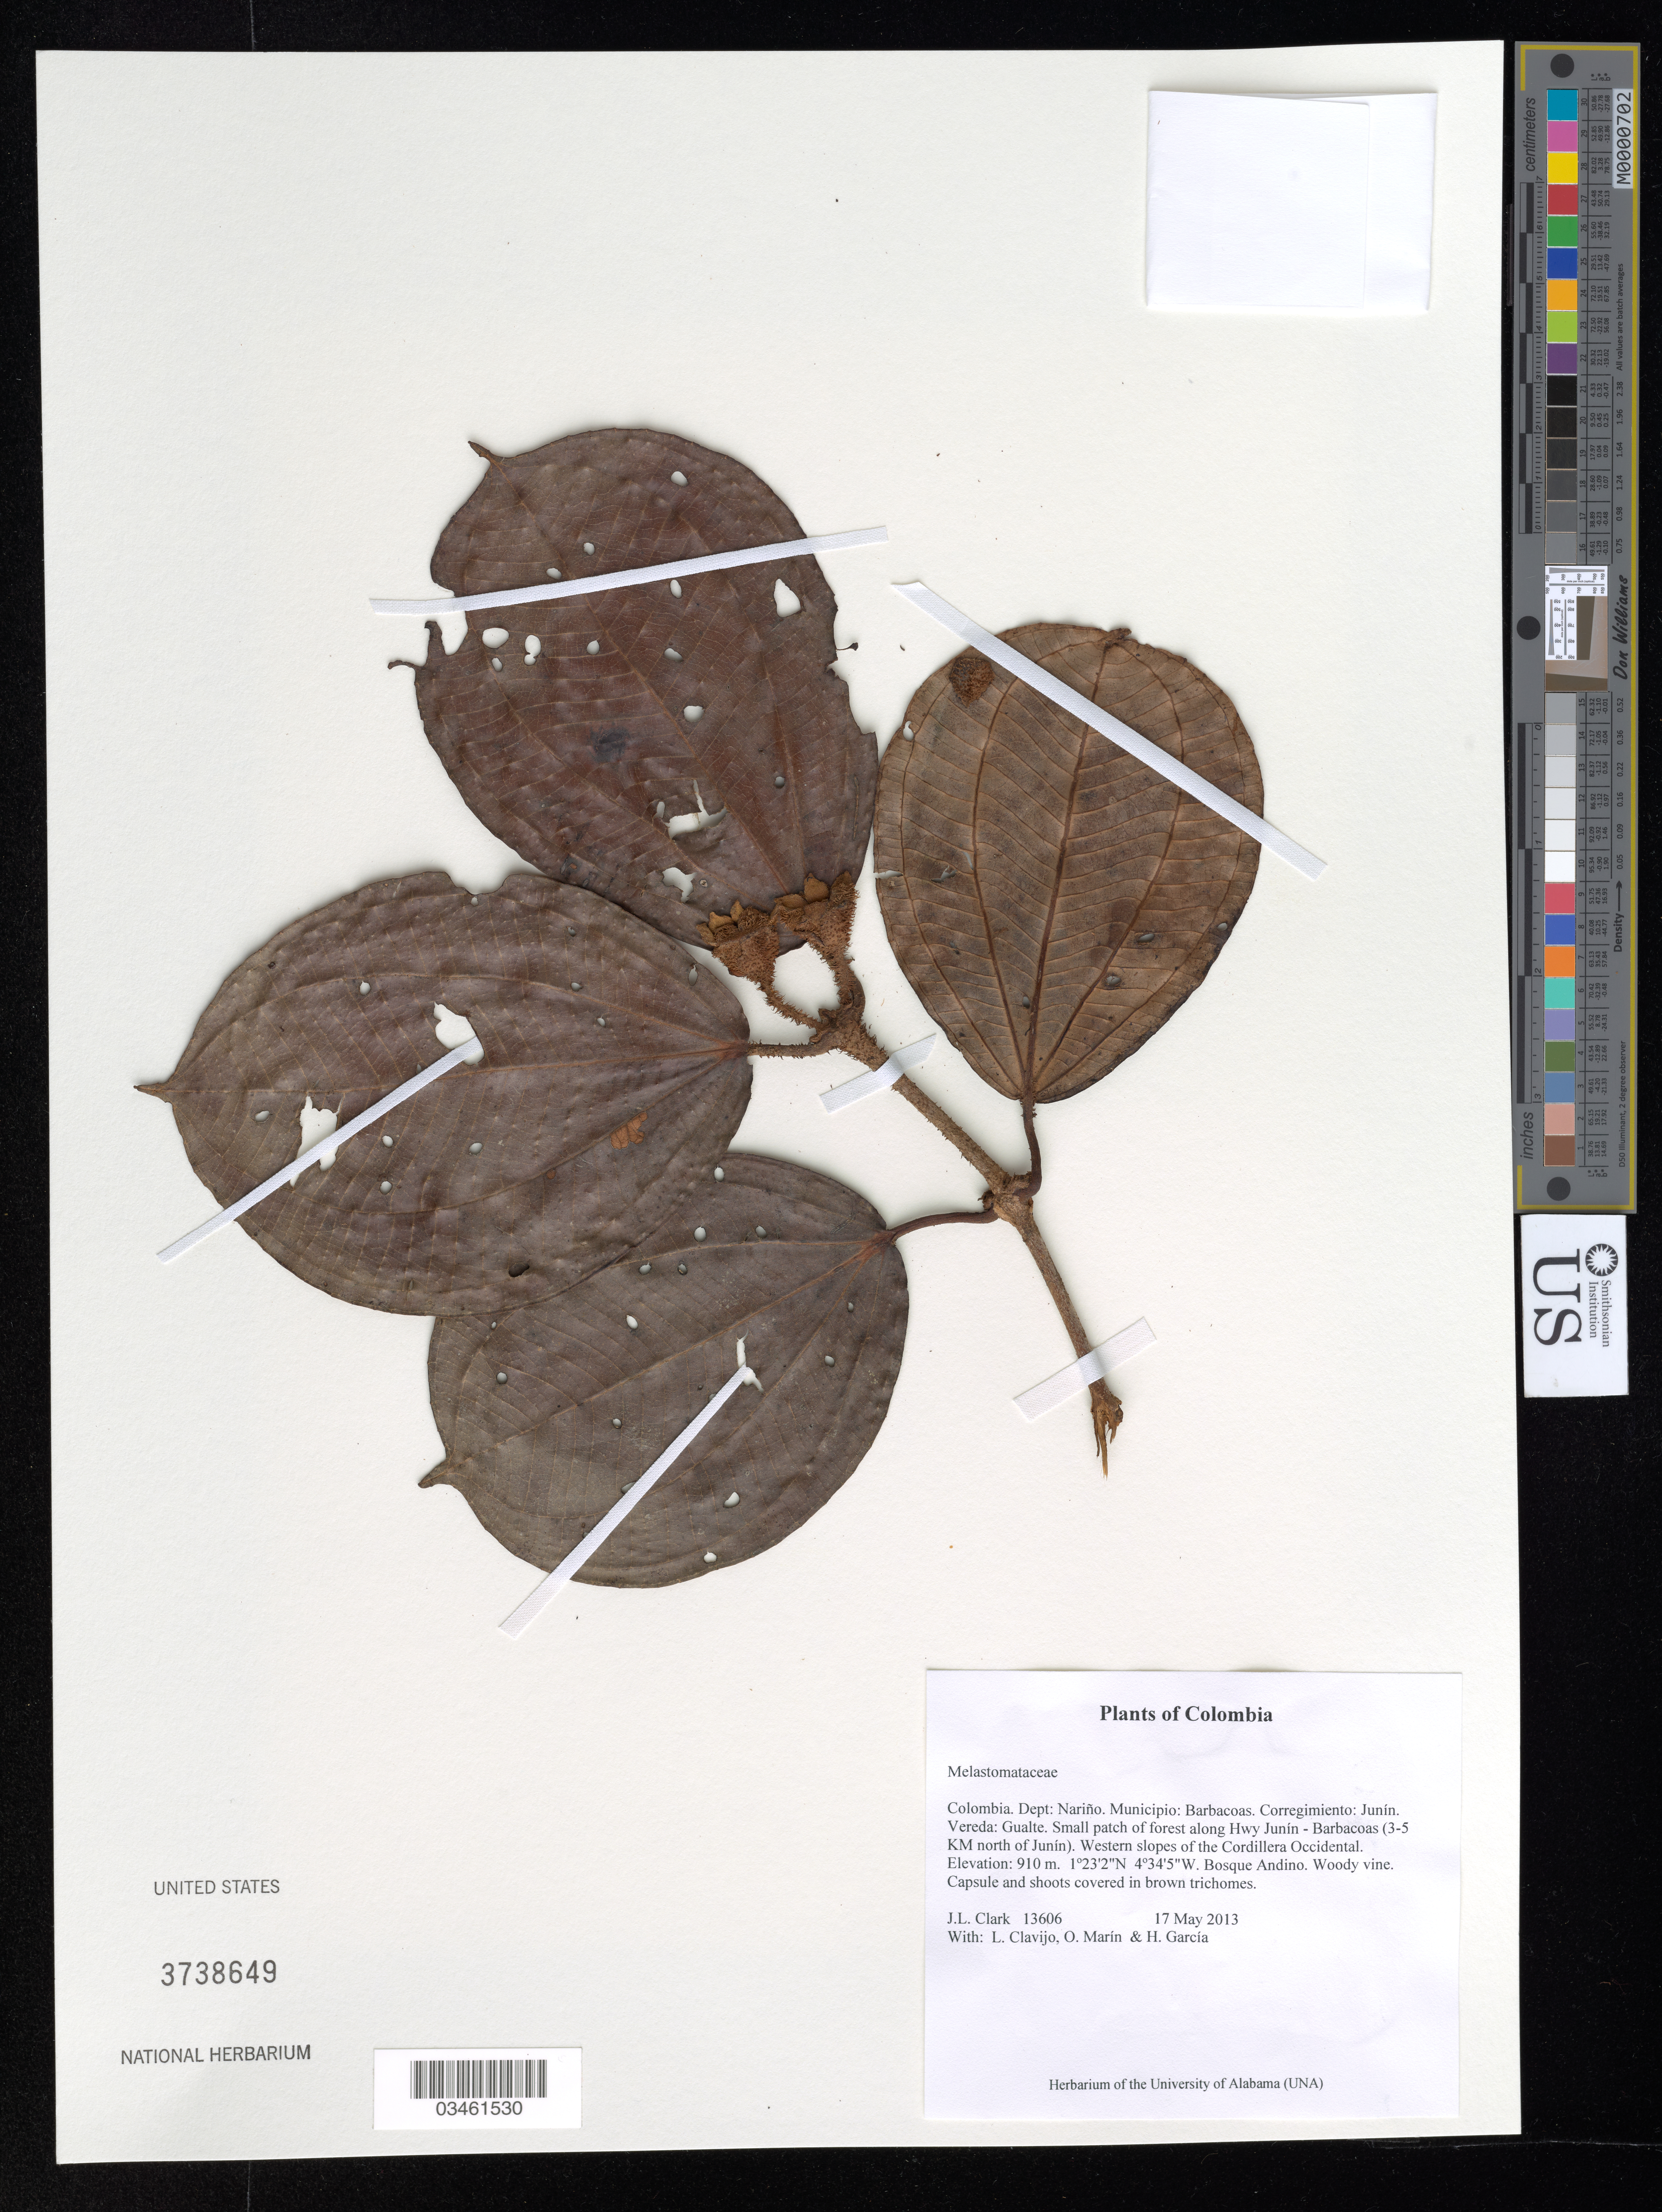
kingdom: Plantae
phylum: Tracheophyta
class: Magnoliopsida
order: Myrtales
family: Melastomataceae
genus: Blakea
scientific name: Blakea sp.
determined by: Michelangeli, F. A.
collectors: J. L. Clark, L. Clavijo, O. Marín & H. Garcia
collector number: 13606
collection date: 2013-05-17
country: Colombia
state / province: Nariño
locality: Dept: Nariño. Municipio: Barbacoas. Corregimiento: Junín. Vereda: Gualte. Small patch of forest along Hwy Junín - Barbacoas (3-5 KM north of Junín). Western slopes of the Cordillera Occidental.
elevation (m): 910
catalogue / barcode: US 3738649